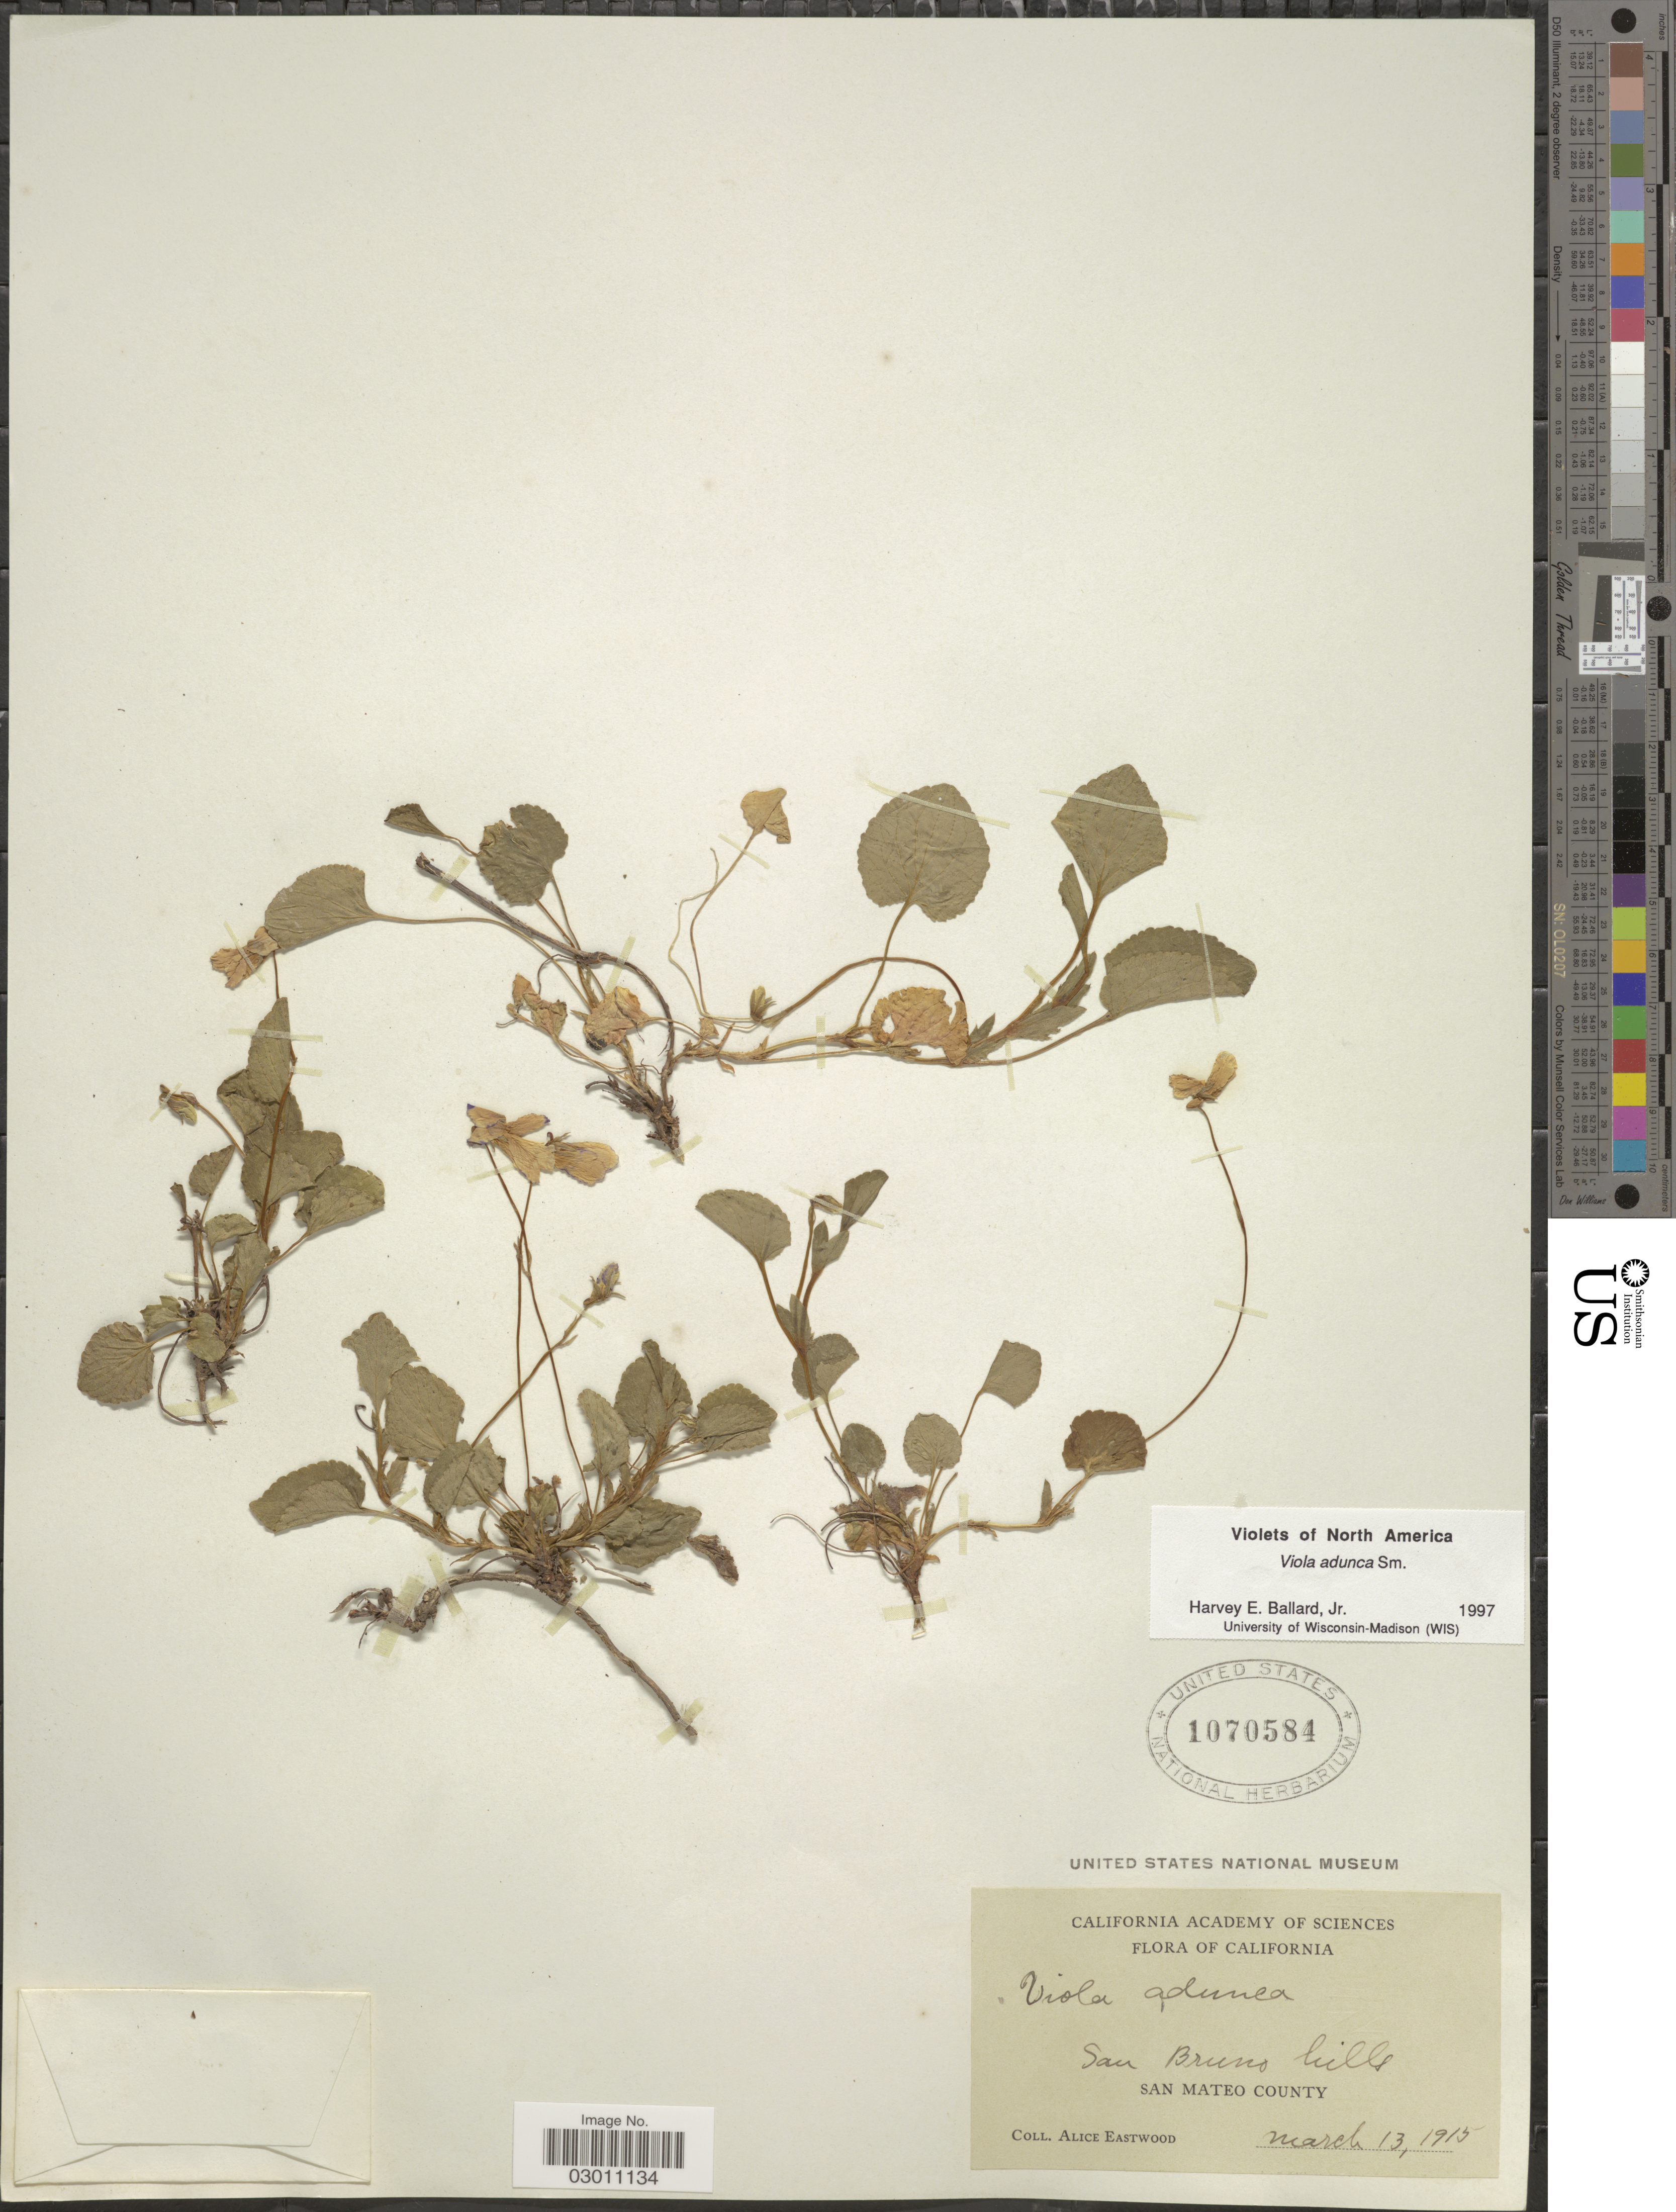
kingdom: Plantae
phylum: Tracheophyta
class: Magnoliopsida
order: Malpighiales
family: Violaceae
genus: Viola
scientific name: Viola adunca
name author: Sm.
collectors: A. Eastwood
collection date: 1915-03-13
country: United States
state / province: California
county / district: San Mateo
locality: San Bruno hills. San Mateo County.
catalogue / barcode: US 1070584